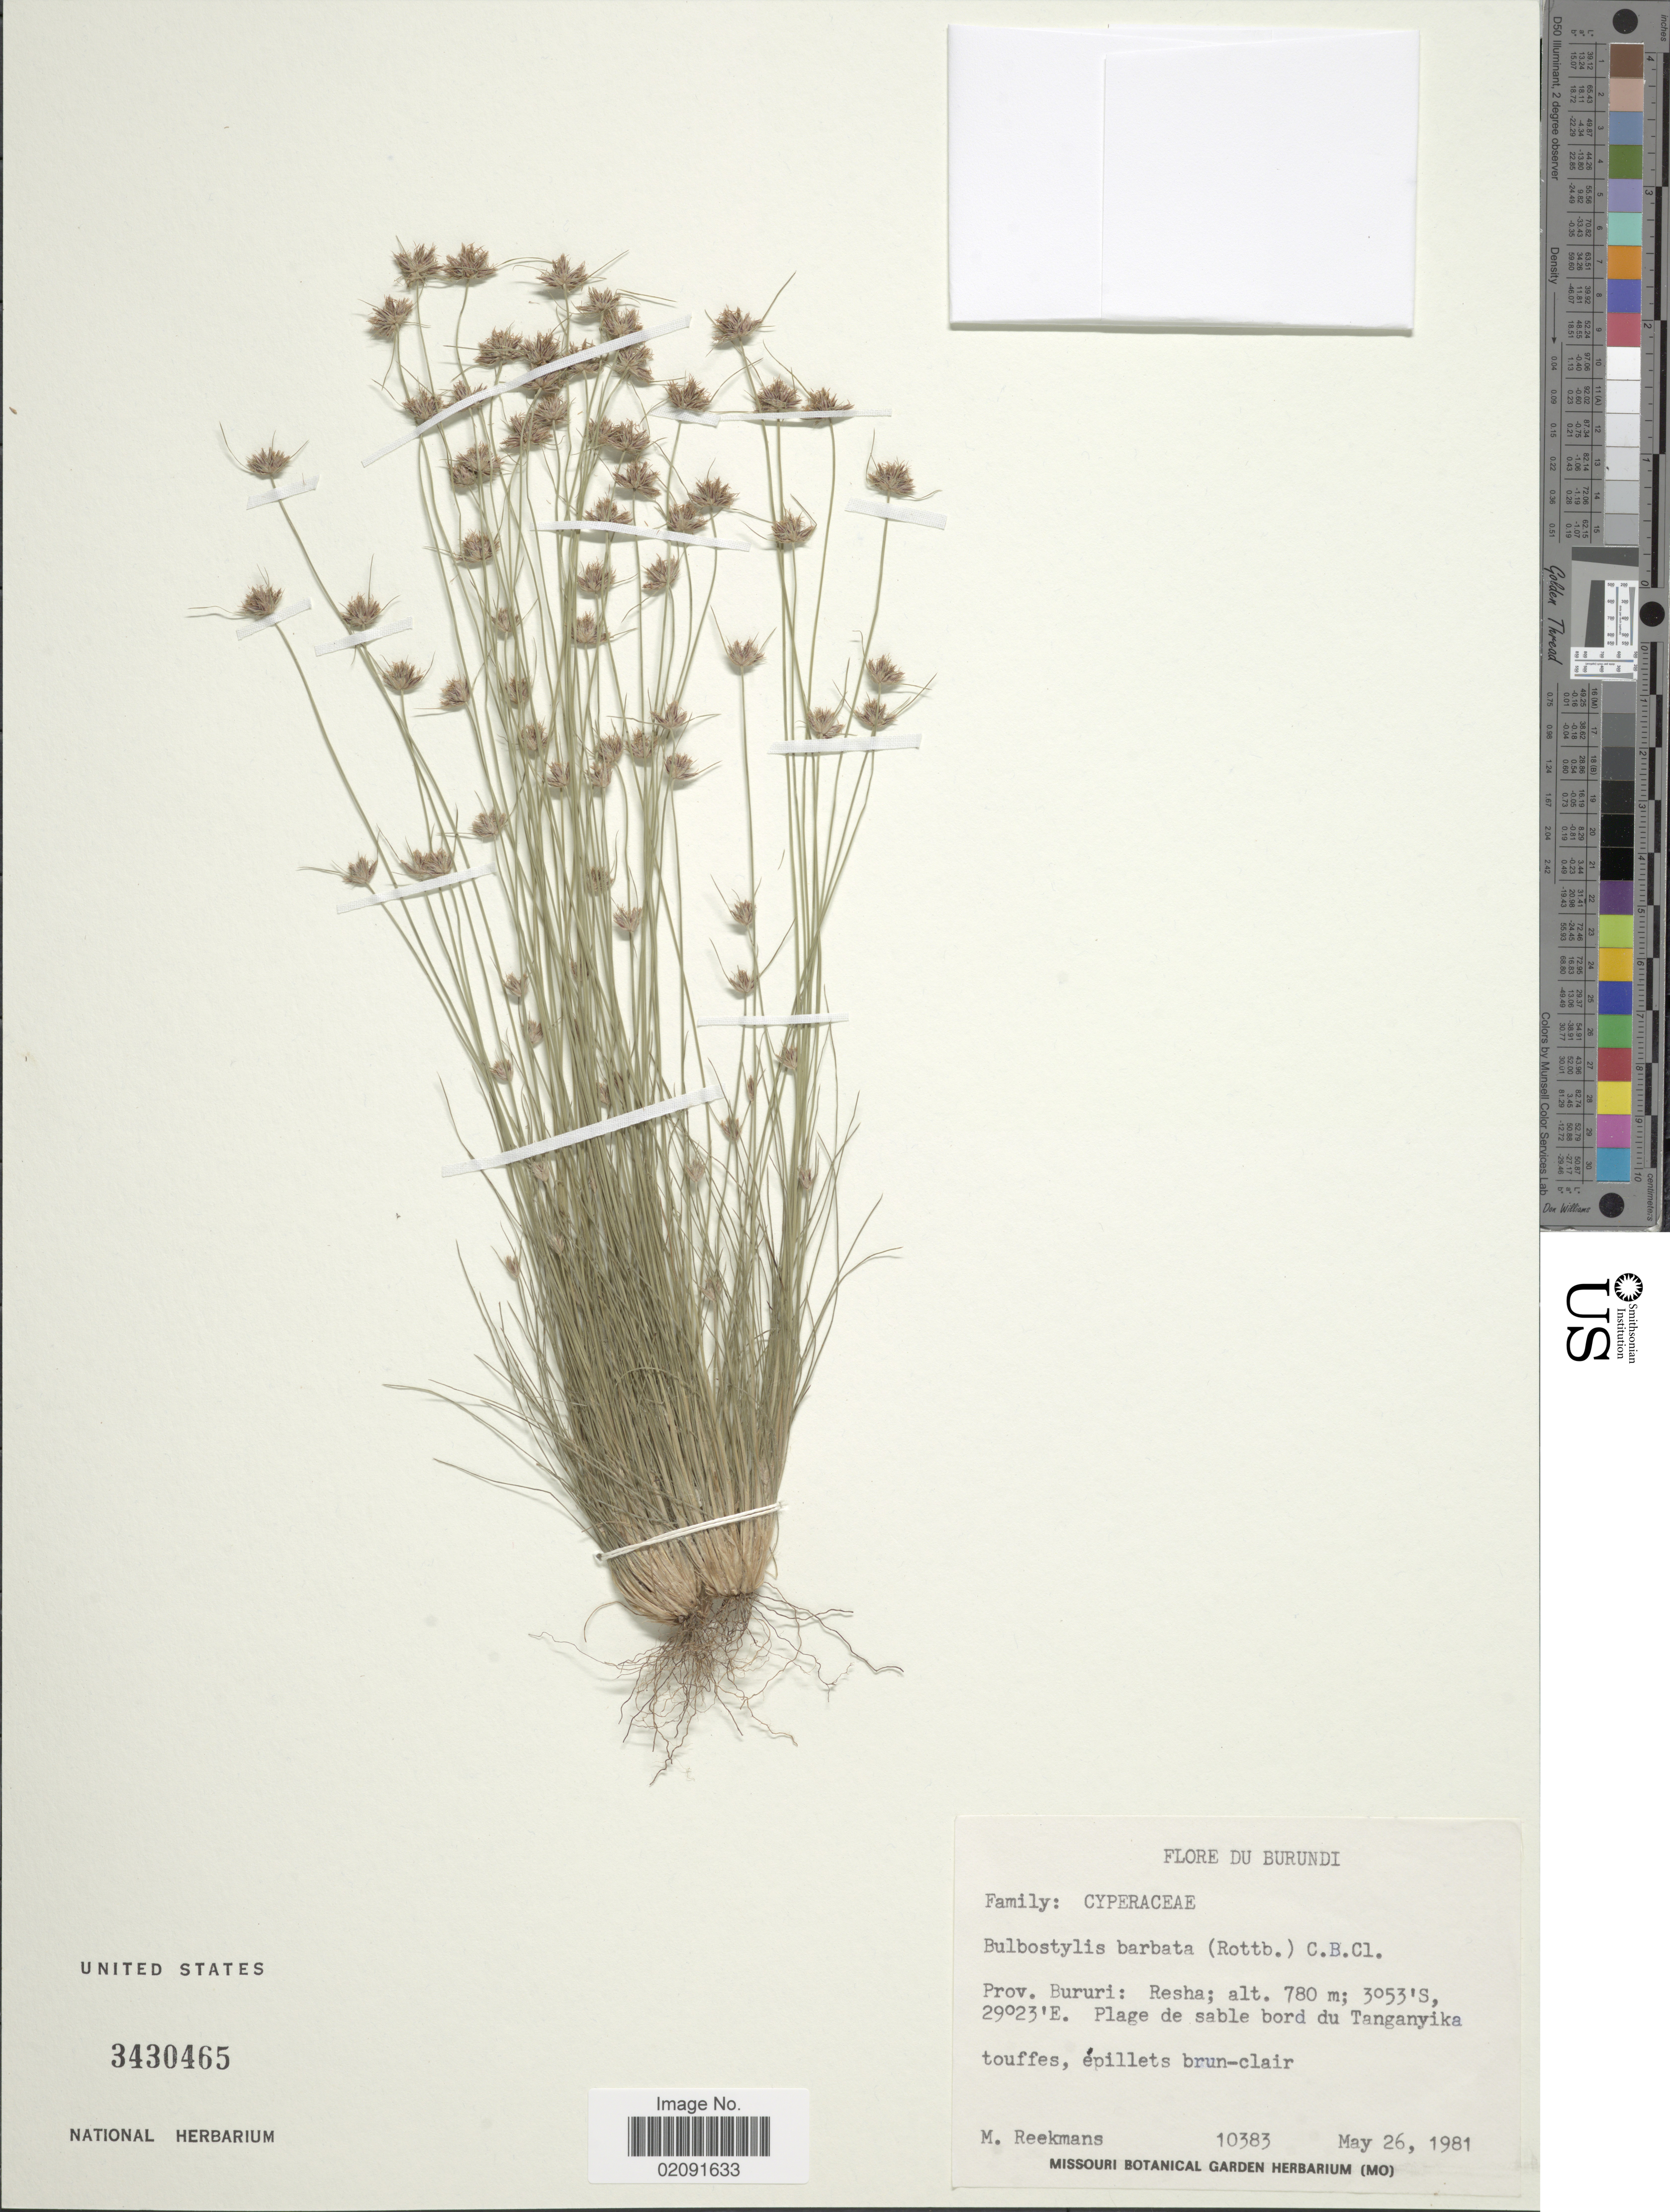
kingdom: Plantae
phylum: Tracheophyta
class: Liliopsida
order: Poales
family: Cyperaceae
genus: Bulbostylis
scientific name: Bulbostylis barbata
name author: (Rottb.) C.B. Clarke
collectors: M. Reekmans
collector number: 10383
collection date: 1981-05-26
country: Burundi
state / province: Bururi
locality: Resha. Plage de sable bord du Tanganyika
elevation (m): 780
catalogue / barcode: US 3430465